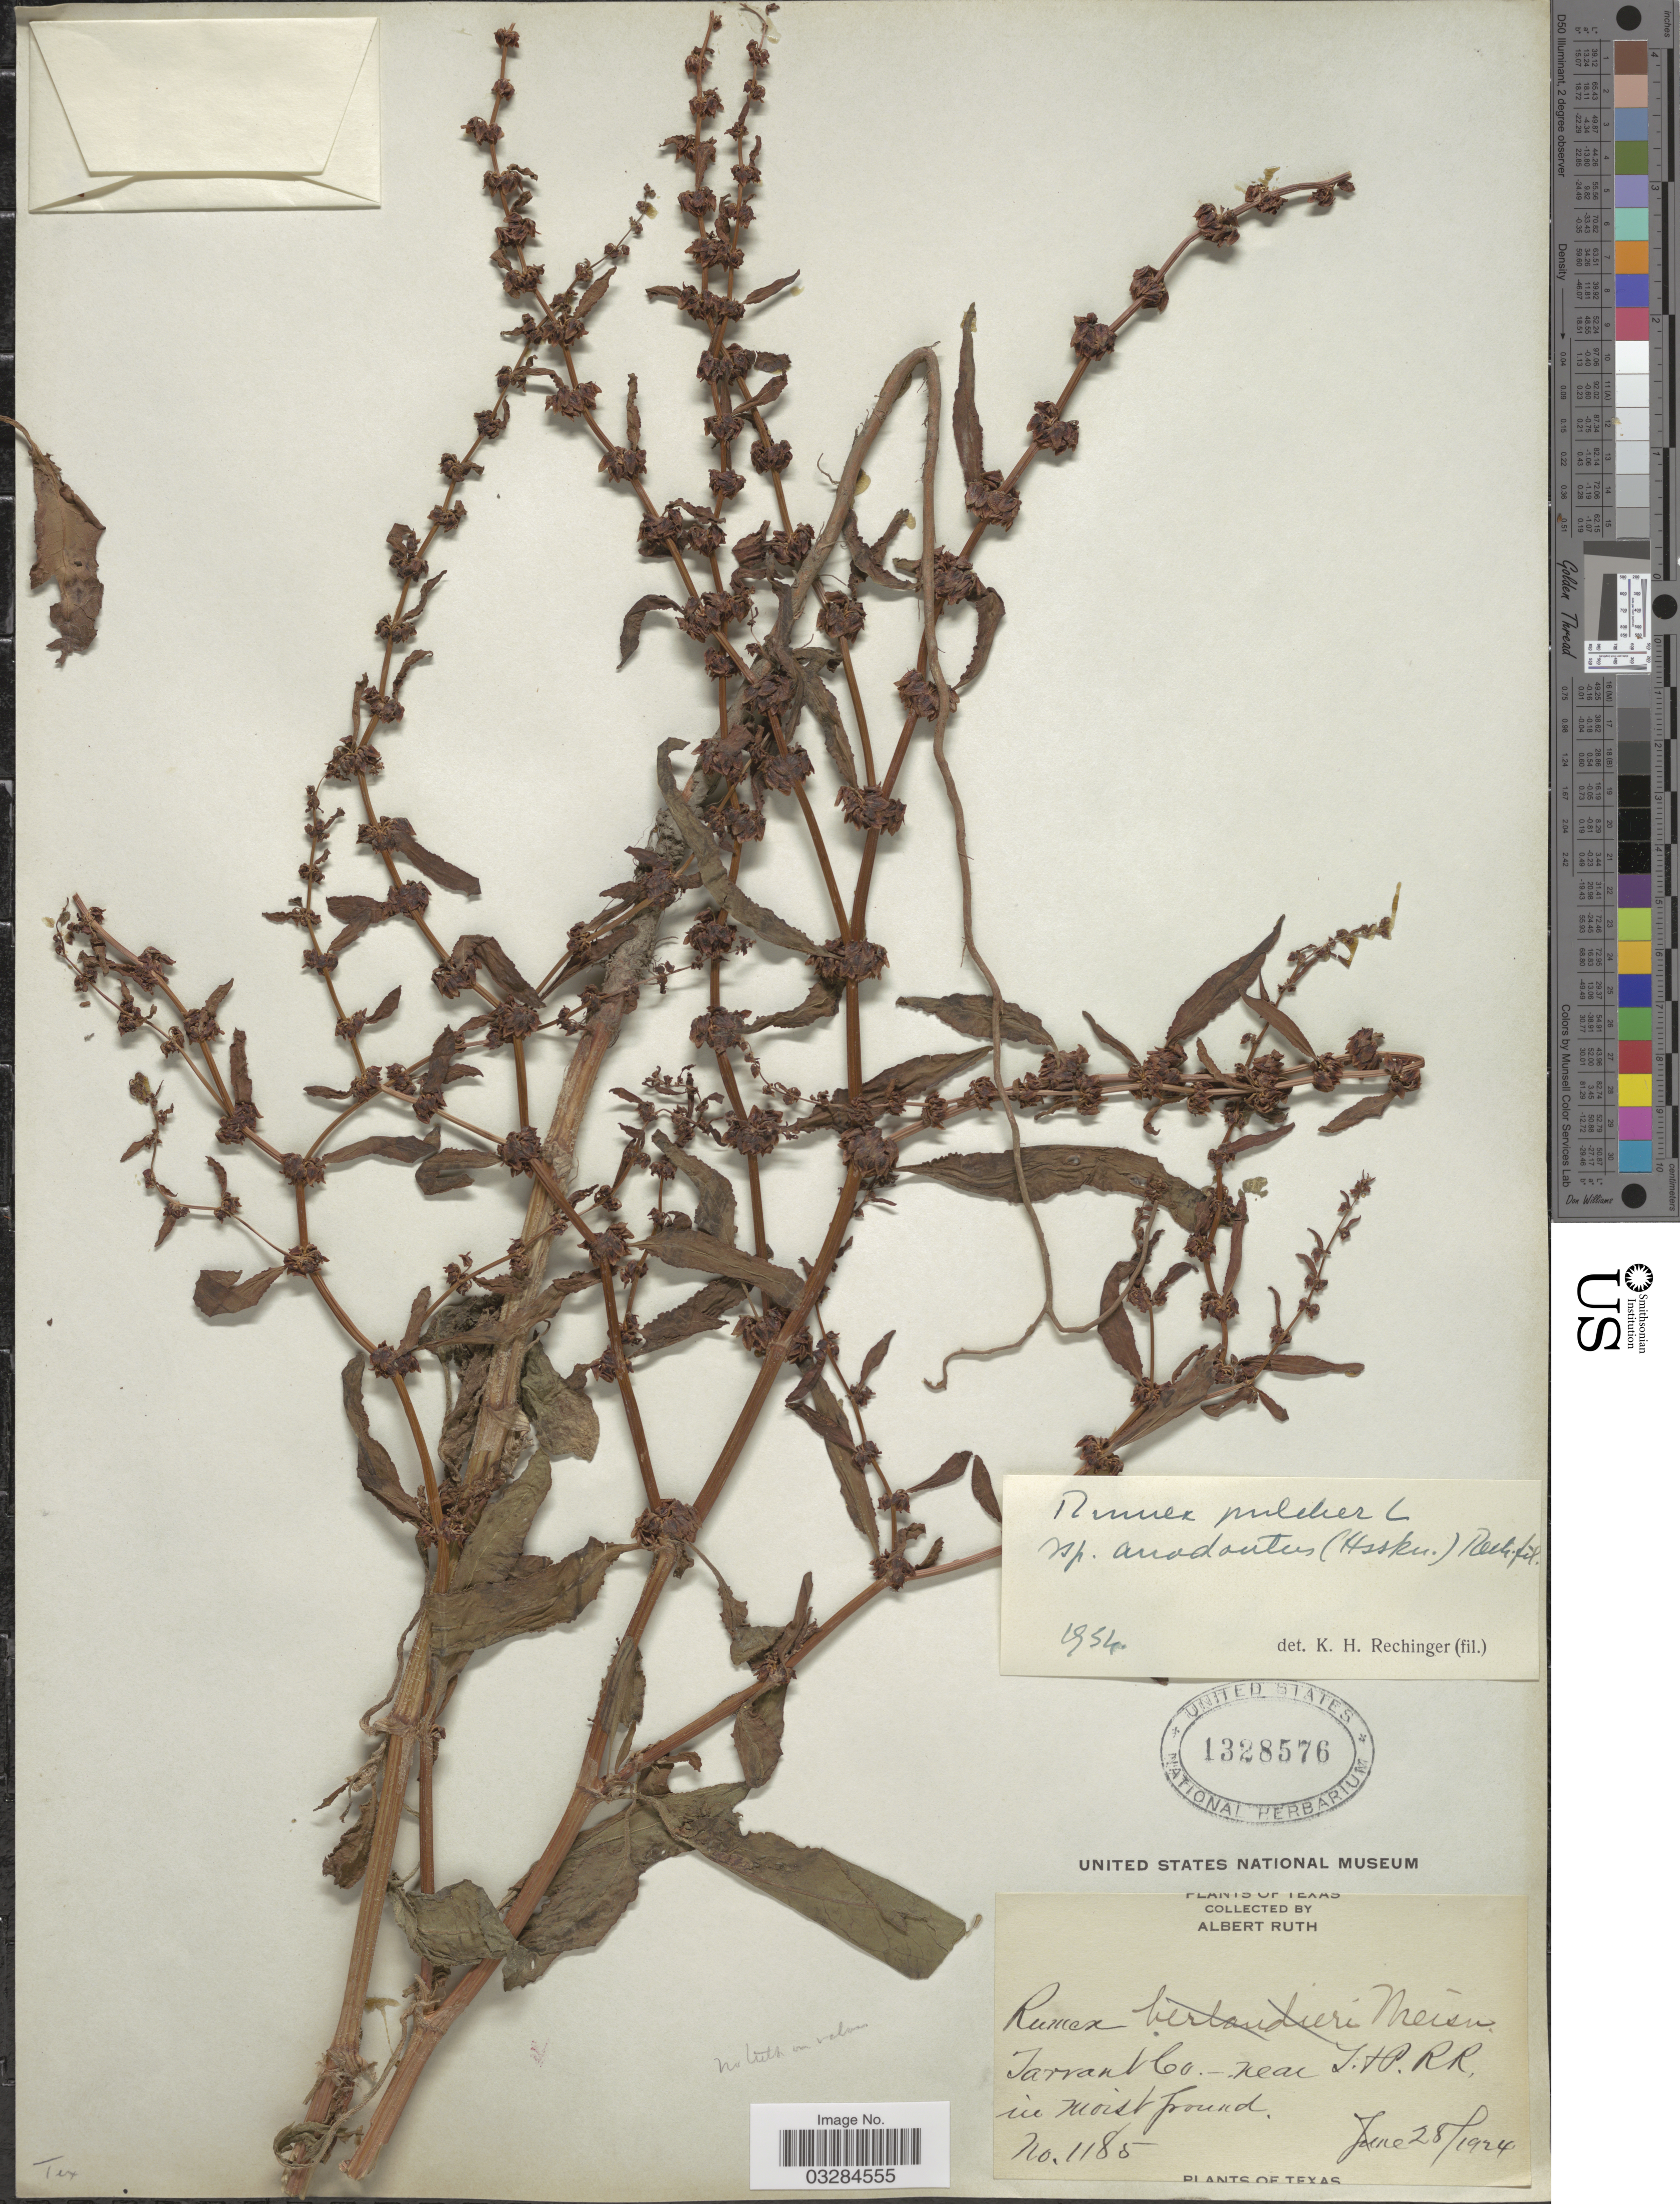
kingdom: Plantae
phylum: Tracheophyta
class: Magnoliopsida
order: Caryophyllales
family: Polygonaceae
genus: Rumex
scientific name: Rumex pulcher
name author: L.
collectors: A. Ruth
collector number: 1185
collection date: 1924-06-28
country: United States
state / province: Texas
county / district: Tarrant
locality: near T.+P. R.R. [Texas + Pacific Railroad] in moist ground - Tarrant Co.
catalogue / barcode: US 1328576